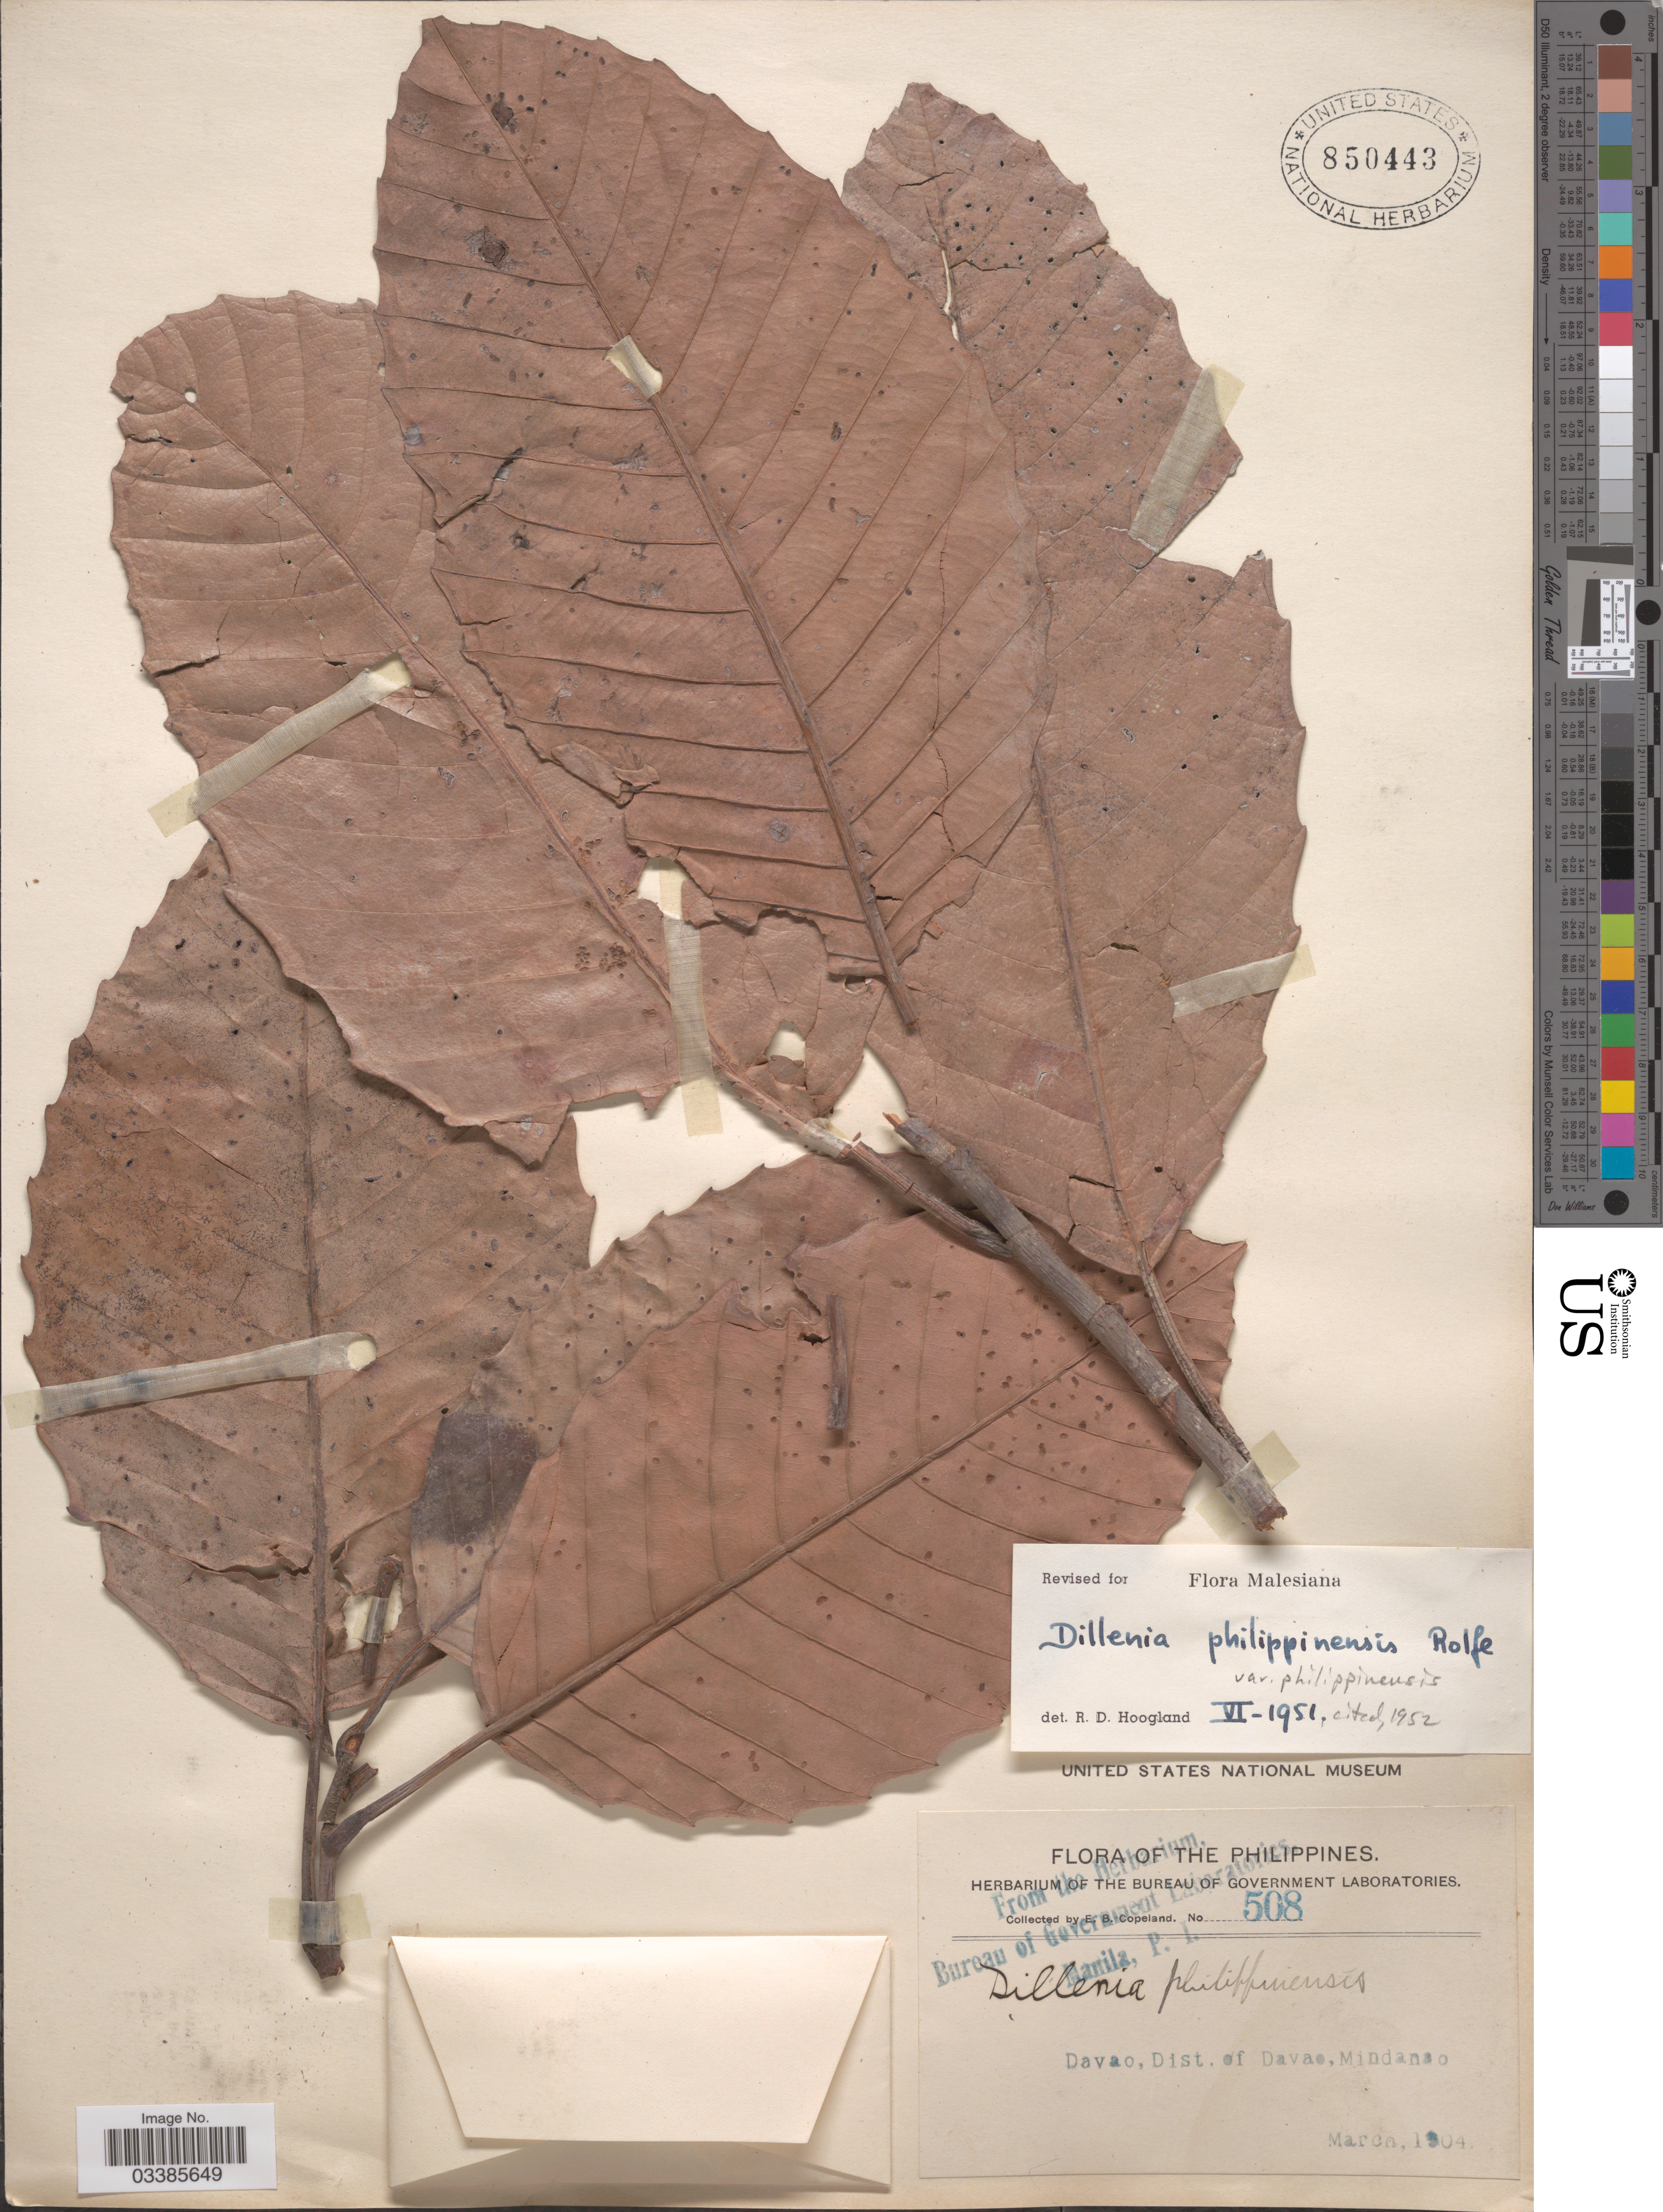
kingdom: Plantae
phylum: Tracheophyta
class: Magnoliopsida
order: Dilleniales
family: Dilleniaceae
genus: Dillenia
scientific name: Dillenia philippinensis var. philippinensis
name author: Rolfe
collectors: E. B. Copeland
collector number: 508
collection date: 1904-03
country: Philippines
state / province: Davao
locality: Dist. of Davao, Mindanao.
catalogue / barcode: US 850443